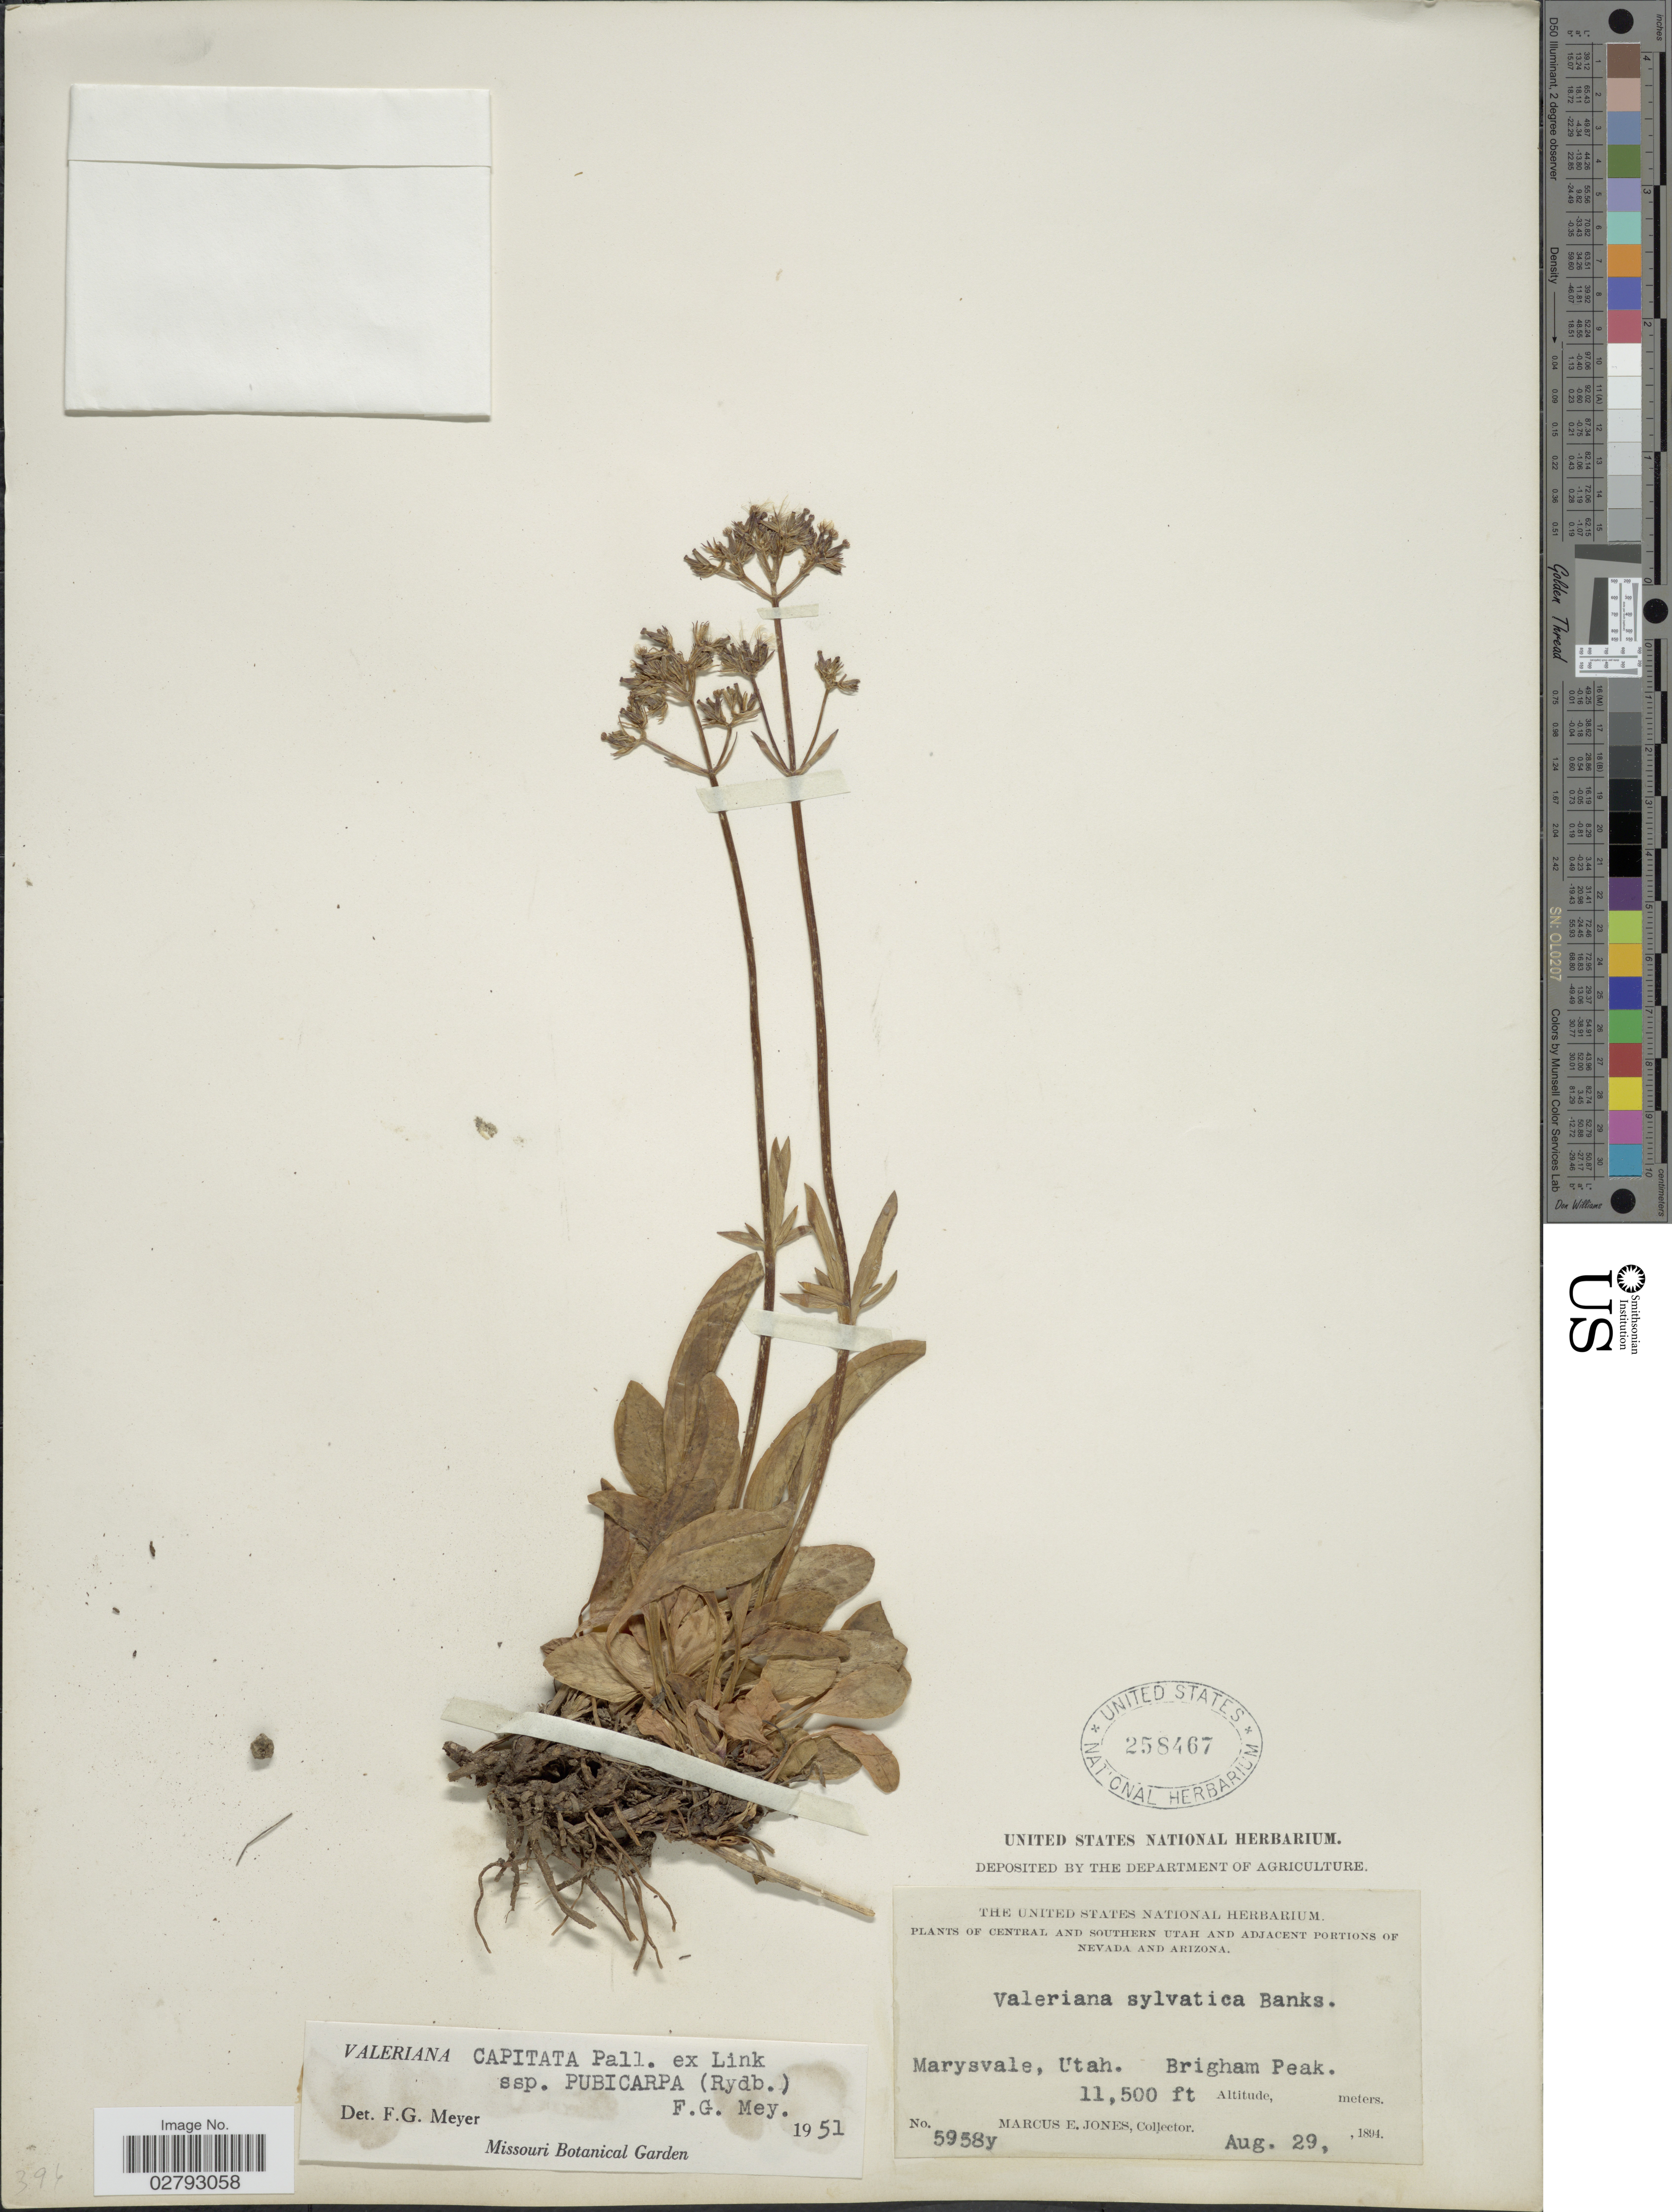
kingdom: Plantae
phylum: Tracheophyta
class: Magnoliopsida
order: Dipsacales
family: Caprifoliaceae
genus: Valeriana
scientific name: Valeriana capitata subsp. pubicarpa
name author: (Rydb.) F.G. Mey.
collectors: M. E. Jones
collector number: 5958y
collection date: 1894-08-29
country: United States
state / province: Utah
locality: Central and Southern Utah. Marysvale. Brigham Peak.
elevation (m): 3505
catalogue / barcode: US 258467